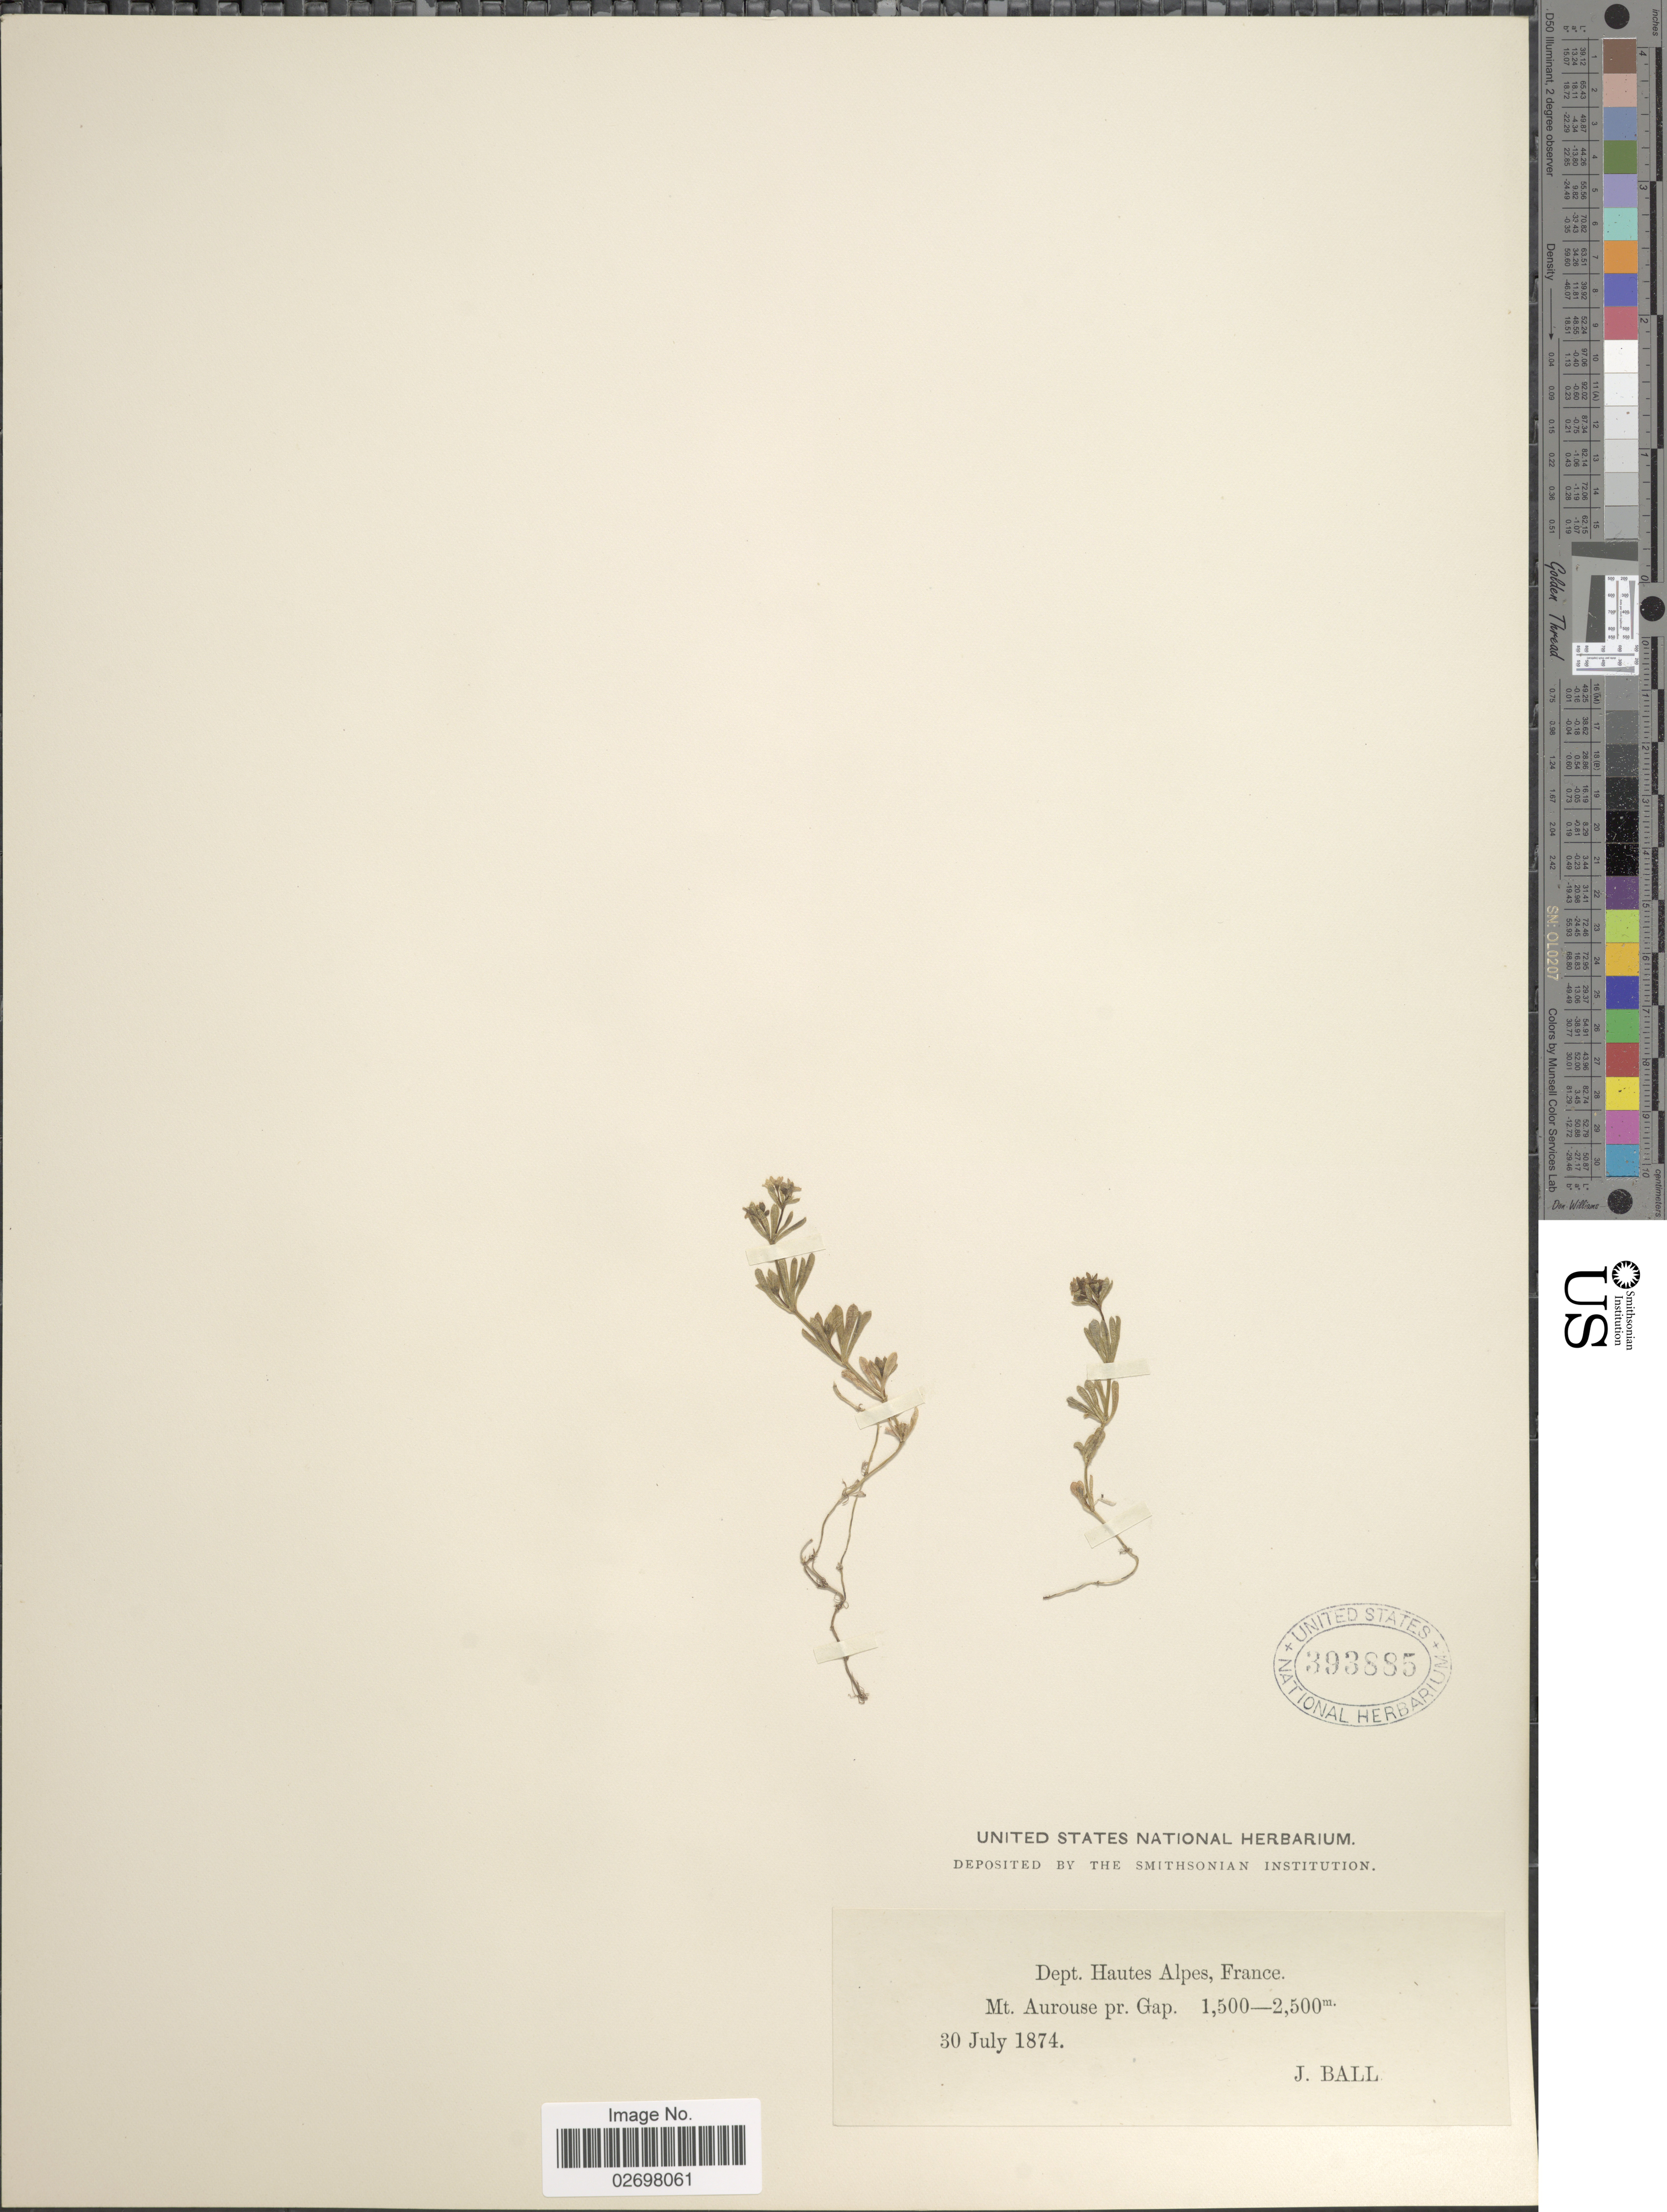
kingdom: Plantae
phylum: Tracheophyta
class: Magnoliopsida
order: Gentianales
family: Rubiaceae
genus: Galium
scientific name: Galium sp.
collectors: J. Ball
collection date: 1874-07-30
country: France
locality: Dept. Hautes Alpes, Mt Aurose pr. Gap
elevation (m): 1500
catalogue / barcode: US 393885